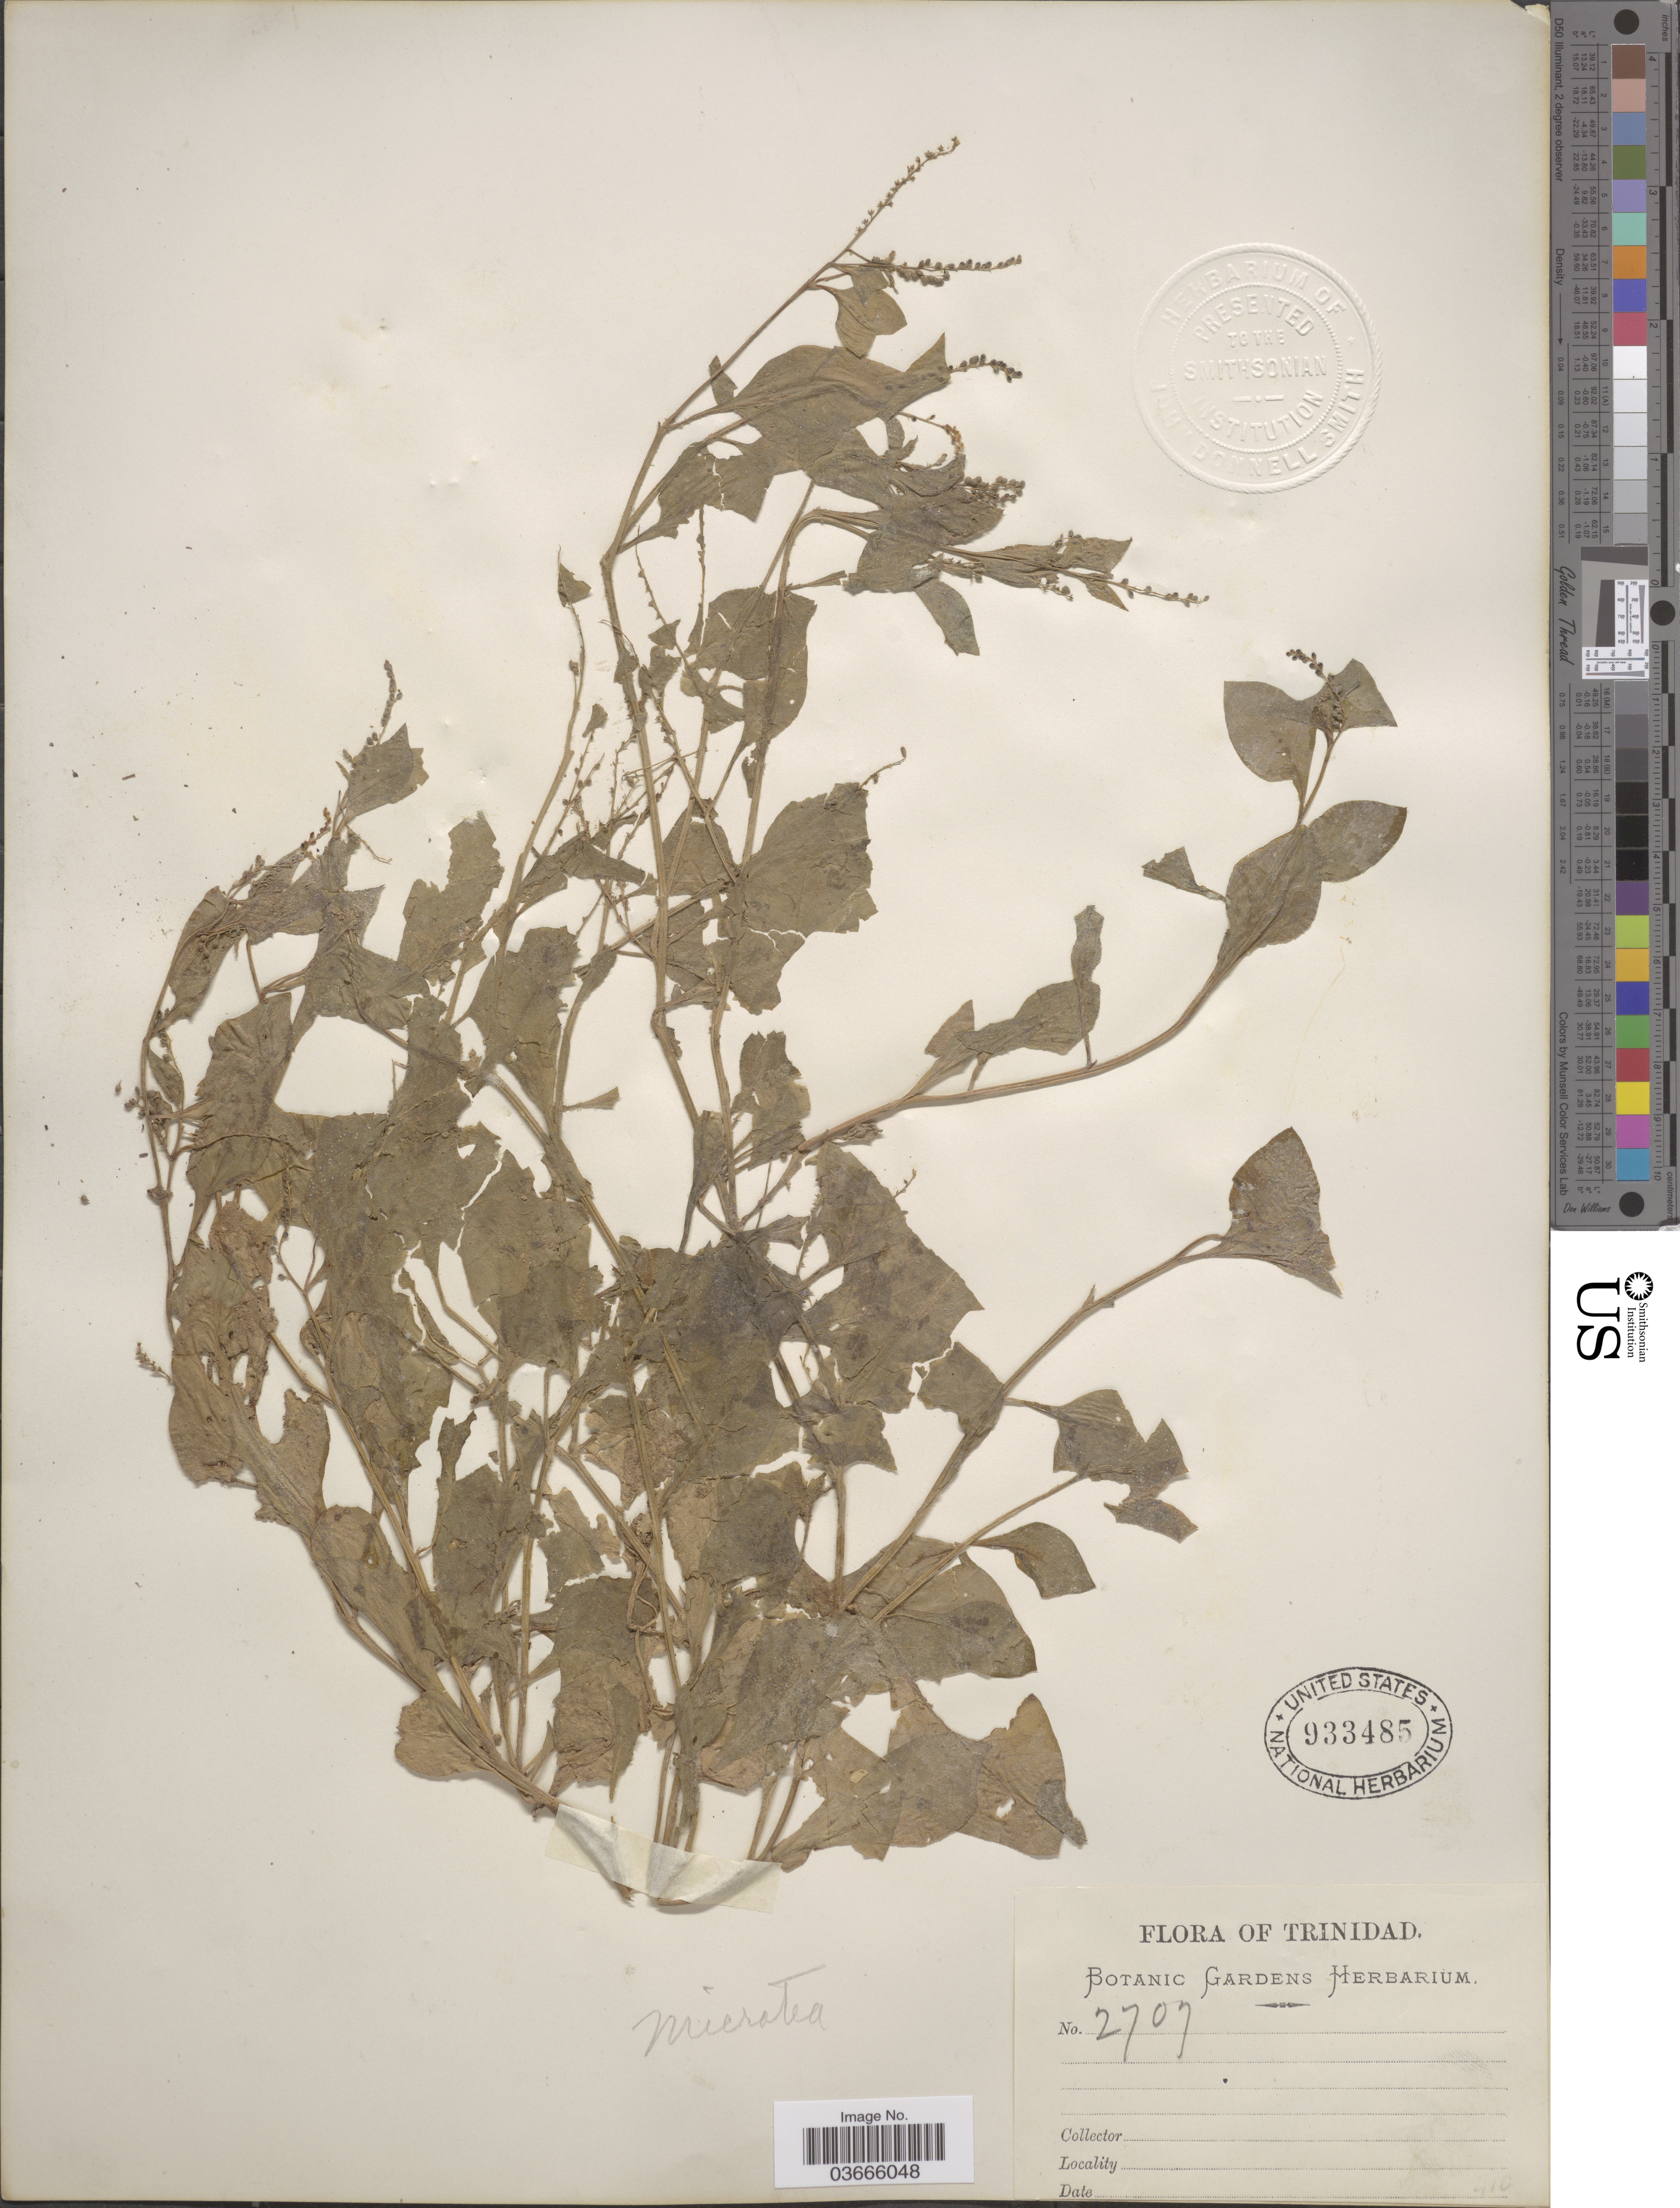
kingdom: Plantae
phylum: Tracheophyta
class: Magnoliopsida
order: Caryophyllales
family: Microteaceae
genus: Microtea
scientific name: Microtea debilis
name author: Sw.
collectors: ex herb. Botanic Gardens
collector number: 2707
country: Trinidad and Tobago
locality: Trinidad.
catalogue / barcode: US 933485